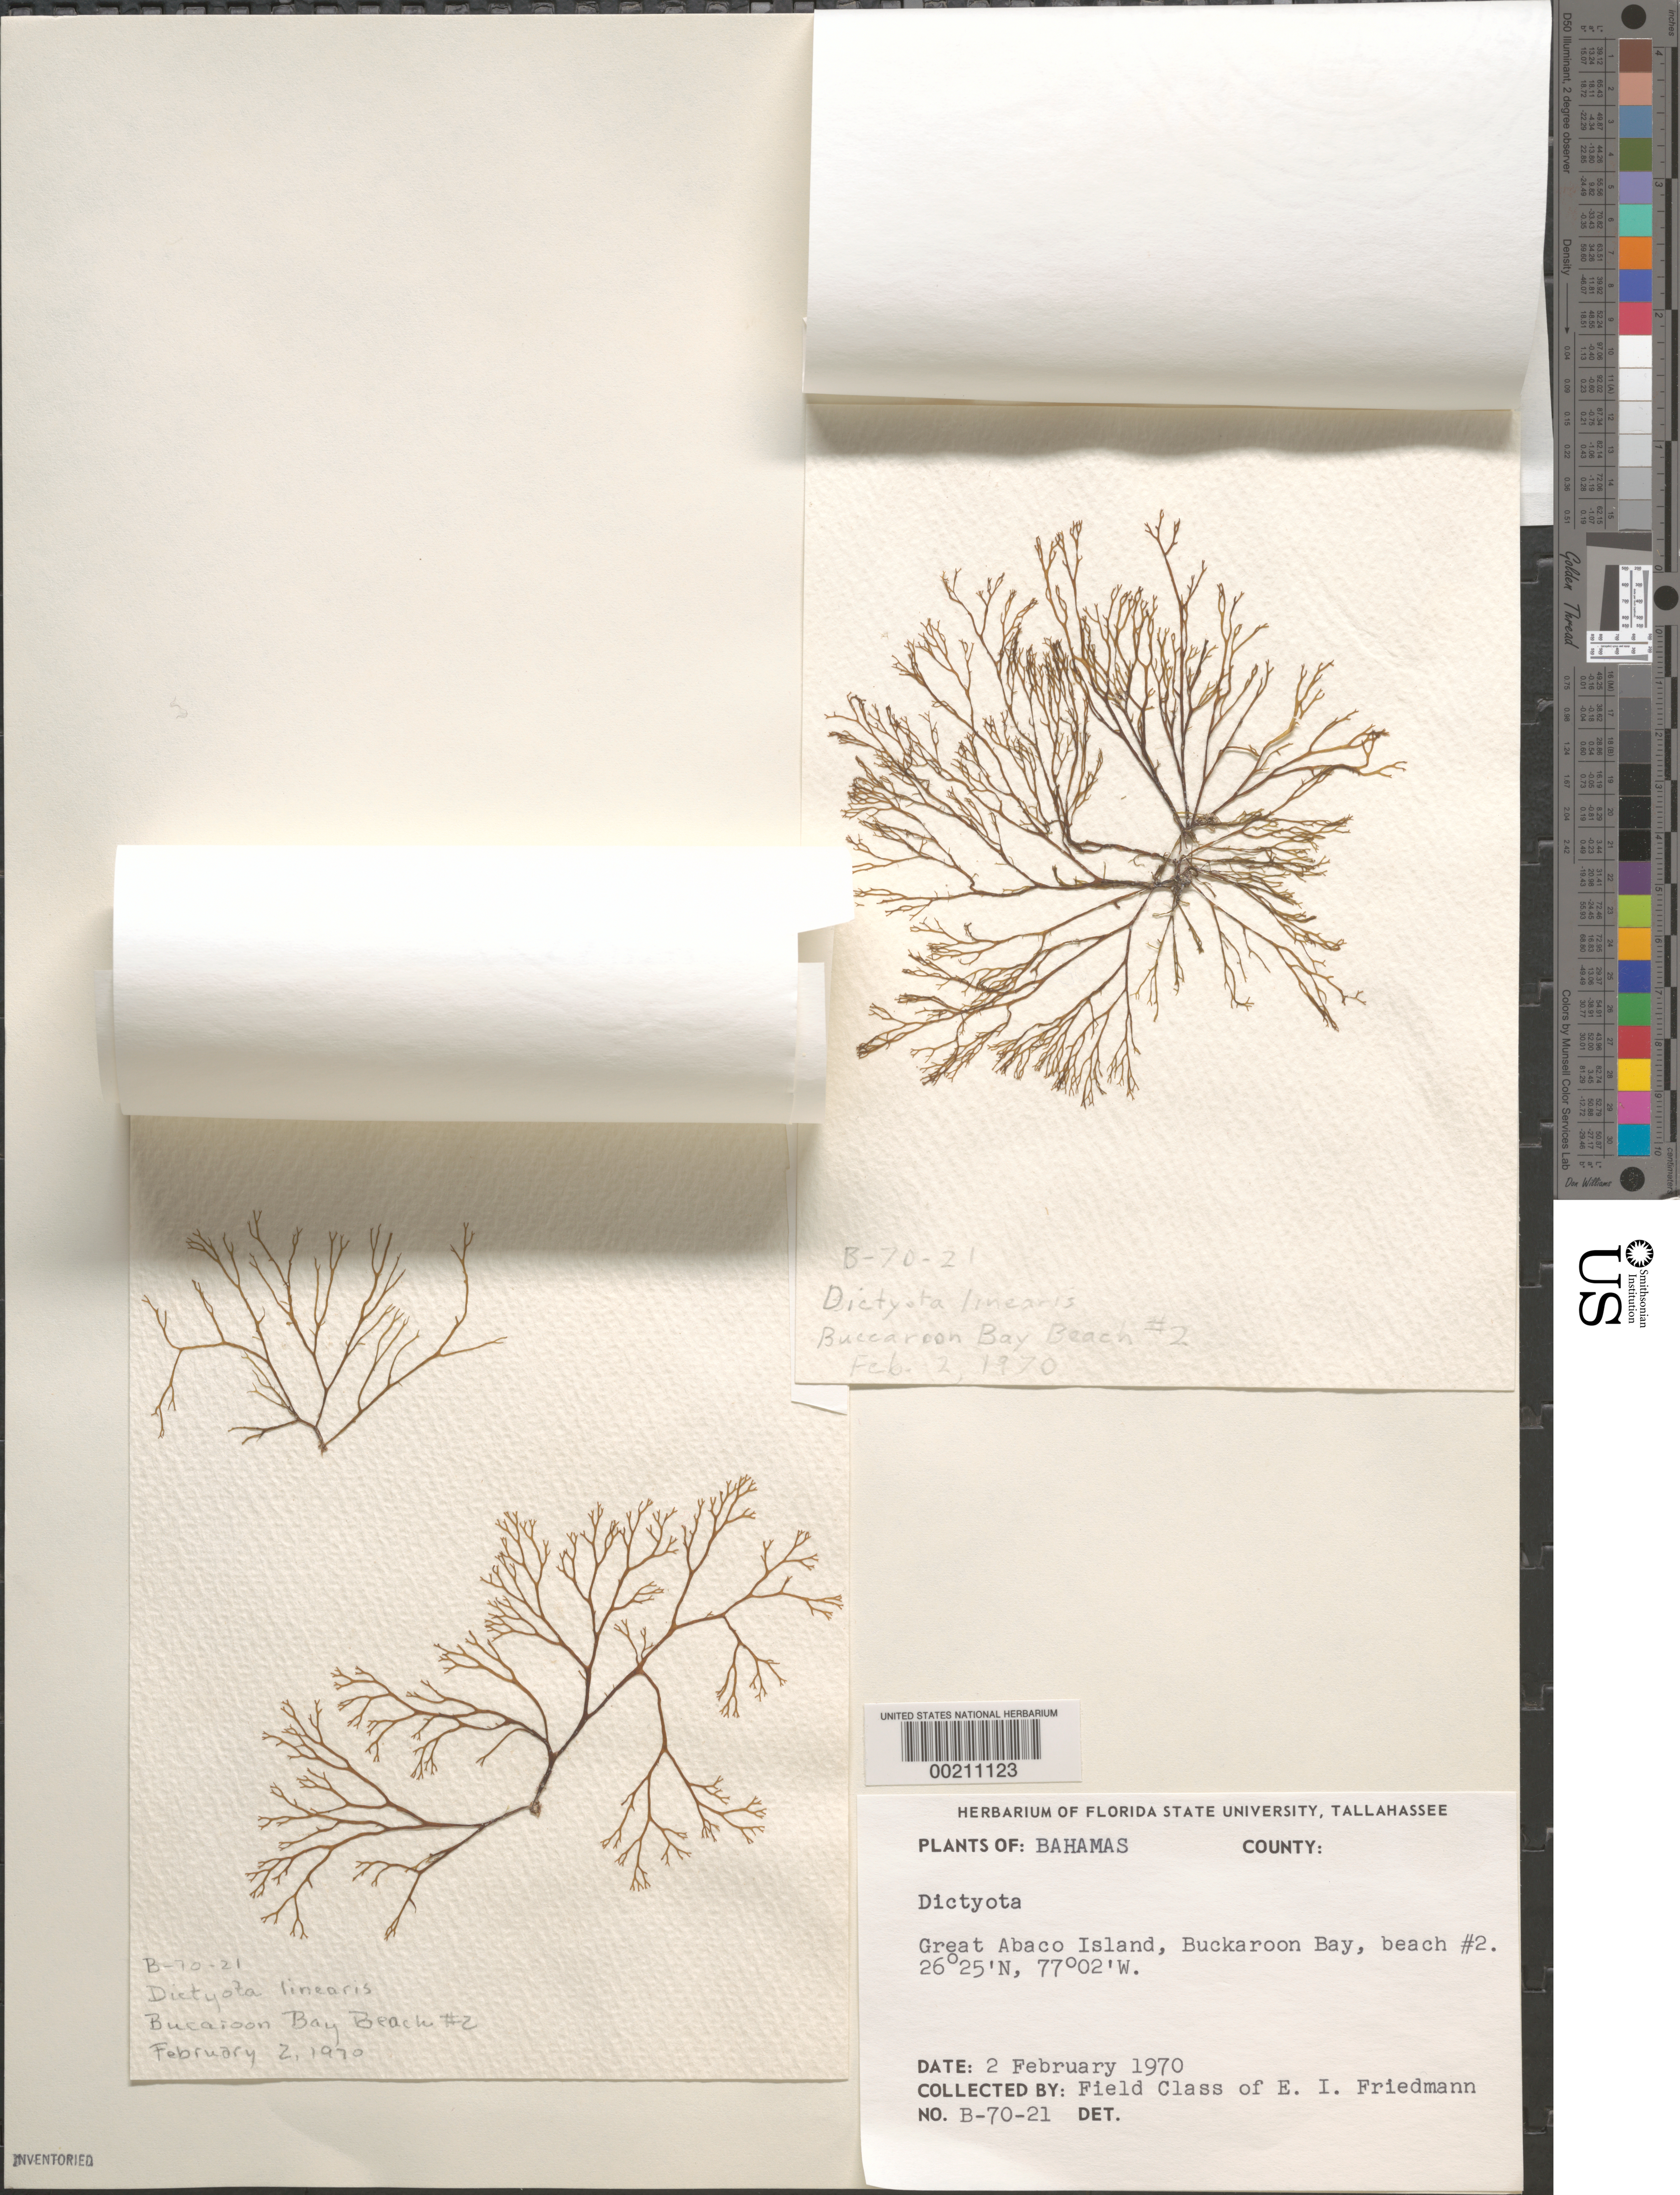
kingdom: Chromista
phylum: Ochrophyta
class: Phaeophyceae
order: Dictyotales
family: Dictyotaceae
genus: Dictyota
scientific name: Dictyota sp.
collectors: E. Friedmann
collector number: B-70-21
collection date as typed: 02 Feb 1970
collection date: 1970-02-02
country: Bahamas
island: Great Abaco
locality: Buckaroon Bay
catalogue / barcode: US 20870